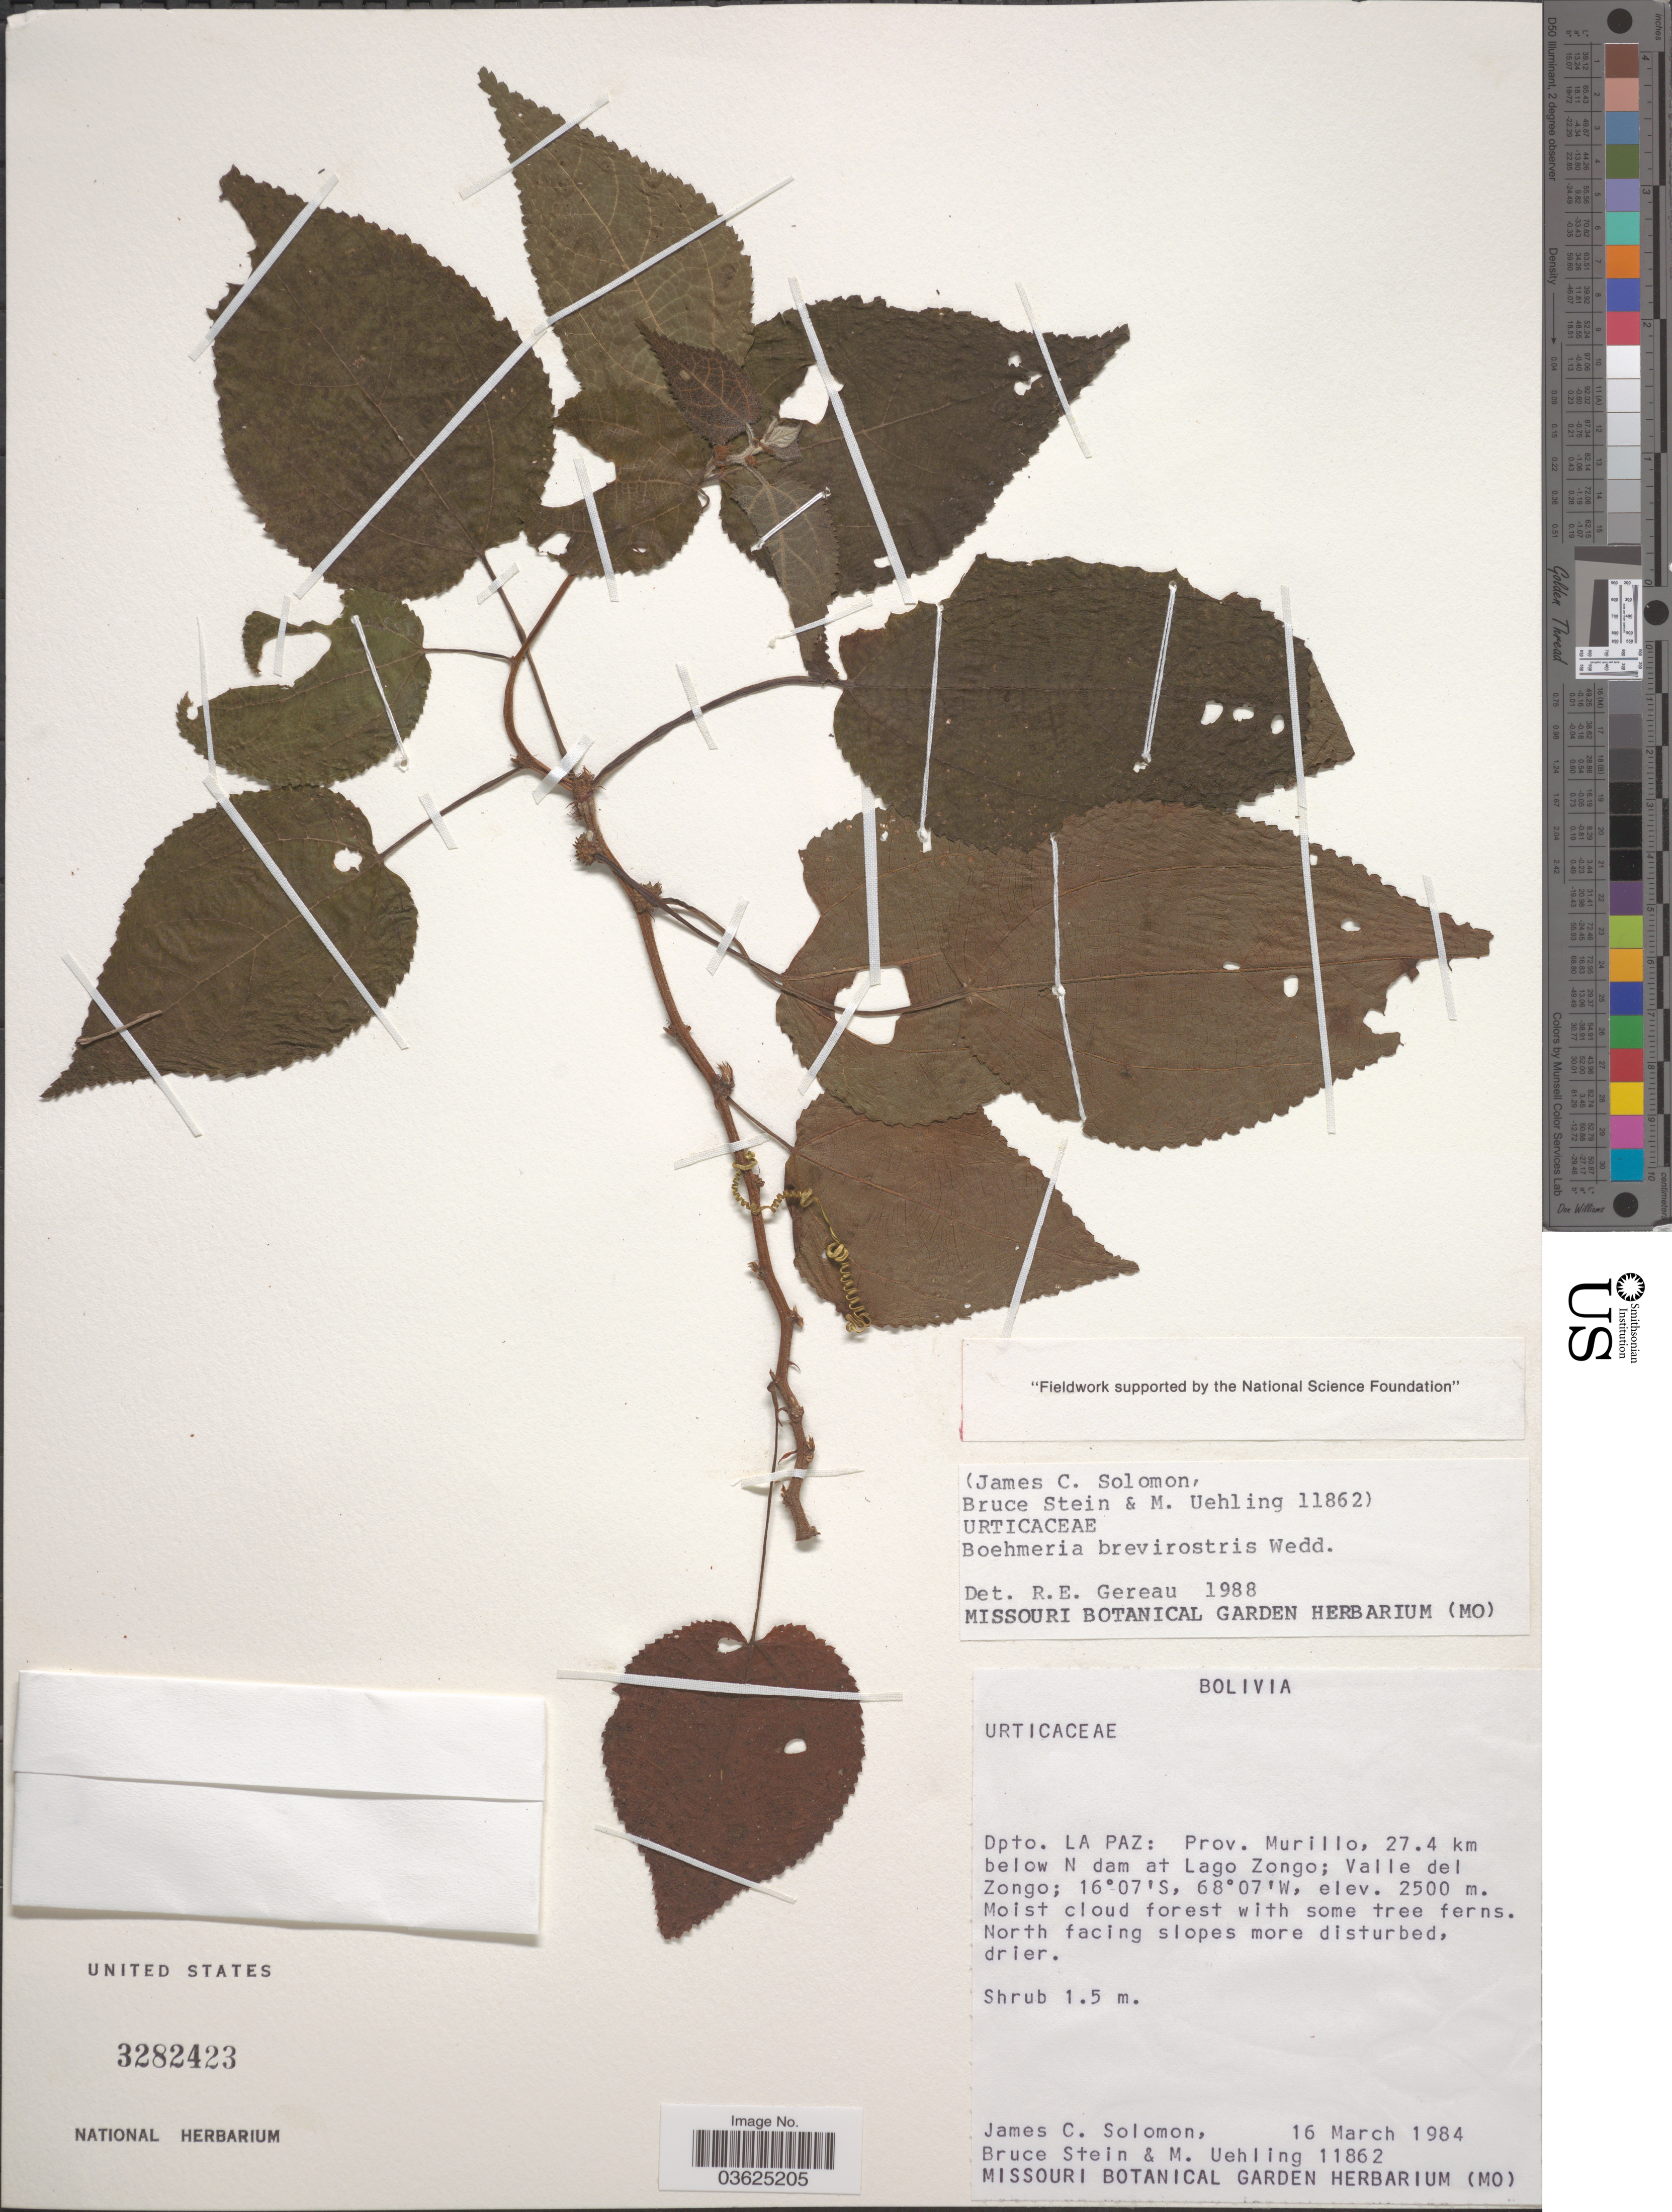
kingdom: Plantae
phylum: Tracheophyta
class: Magnoliopsida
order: Rosales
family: Urticaceae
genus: Boehmeria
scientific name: Boehmeria brevirostris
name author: Wedd.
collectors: J. C. Solomon, B. A. Stein & M. Uehling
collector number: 11862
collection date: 1984-03-16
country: Bolivia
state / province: La Paz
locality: Dpto. La Paz: Prov. Murillo, 27.4 km below N dam at Lago Zongo; Valle del Zongo.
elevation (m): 2500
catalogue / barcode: US 3282423